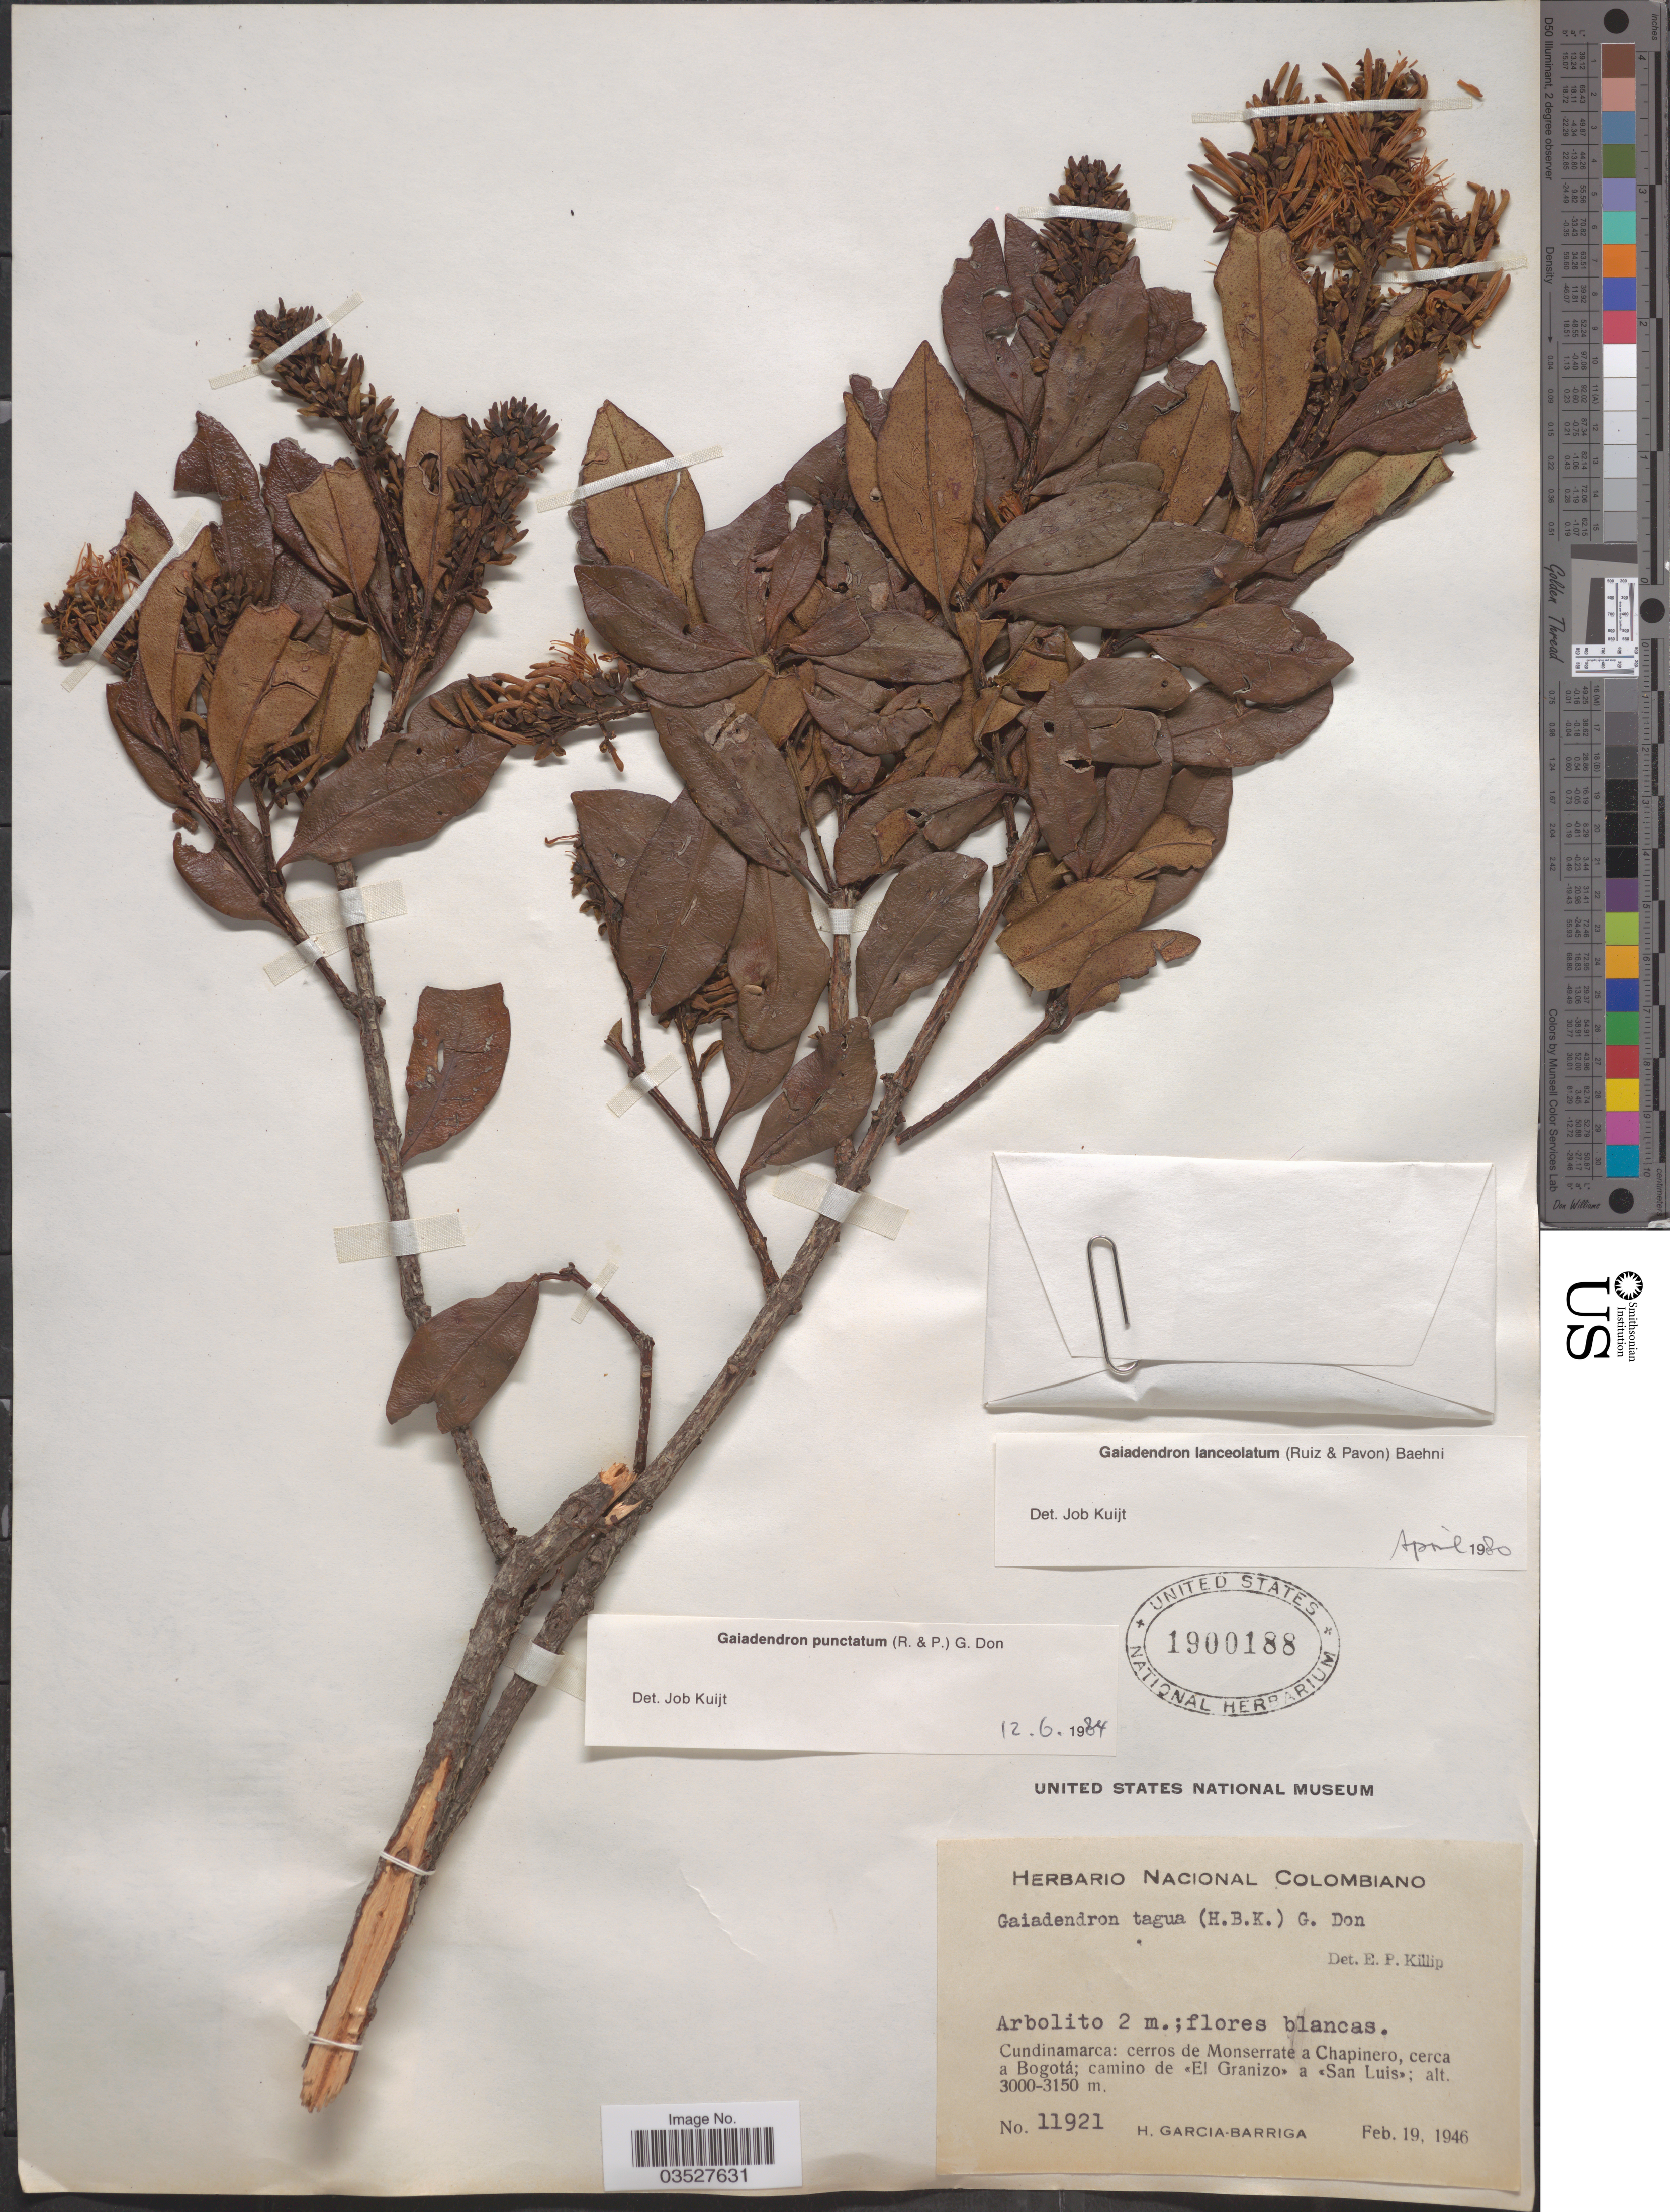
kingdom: Plantae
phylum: Tracheophyta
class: Magnoliopsida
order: Santalales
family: Loranthaceae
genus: Gaiadendron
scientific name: Gaiadendron punctatum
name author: (Ruiz & Pav.) G. Don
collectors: H. García Barriga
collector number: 11921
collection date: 1946-02-19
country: Colombia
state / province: Cundinamarca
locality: Cerros de Monserrate a Chapinero, cerca a Bogotá: camino de <<El Granizo>> a <<San Luis>>.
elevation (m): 300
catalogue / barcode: US 1900188